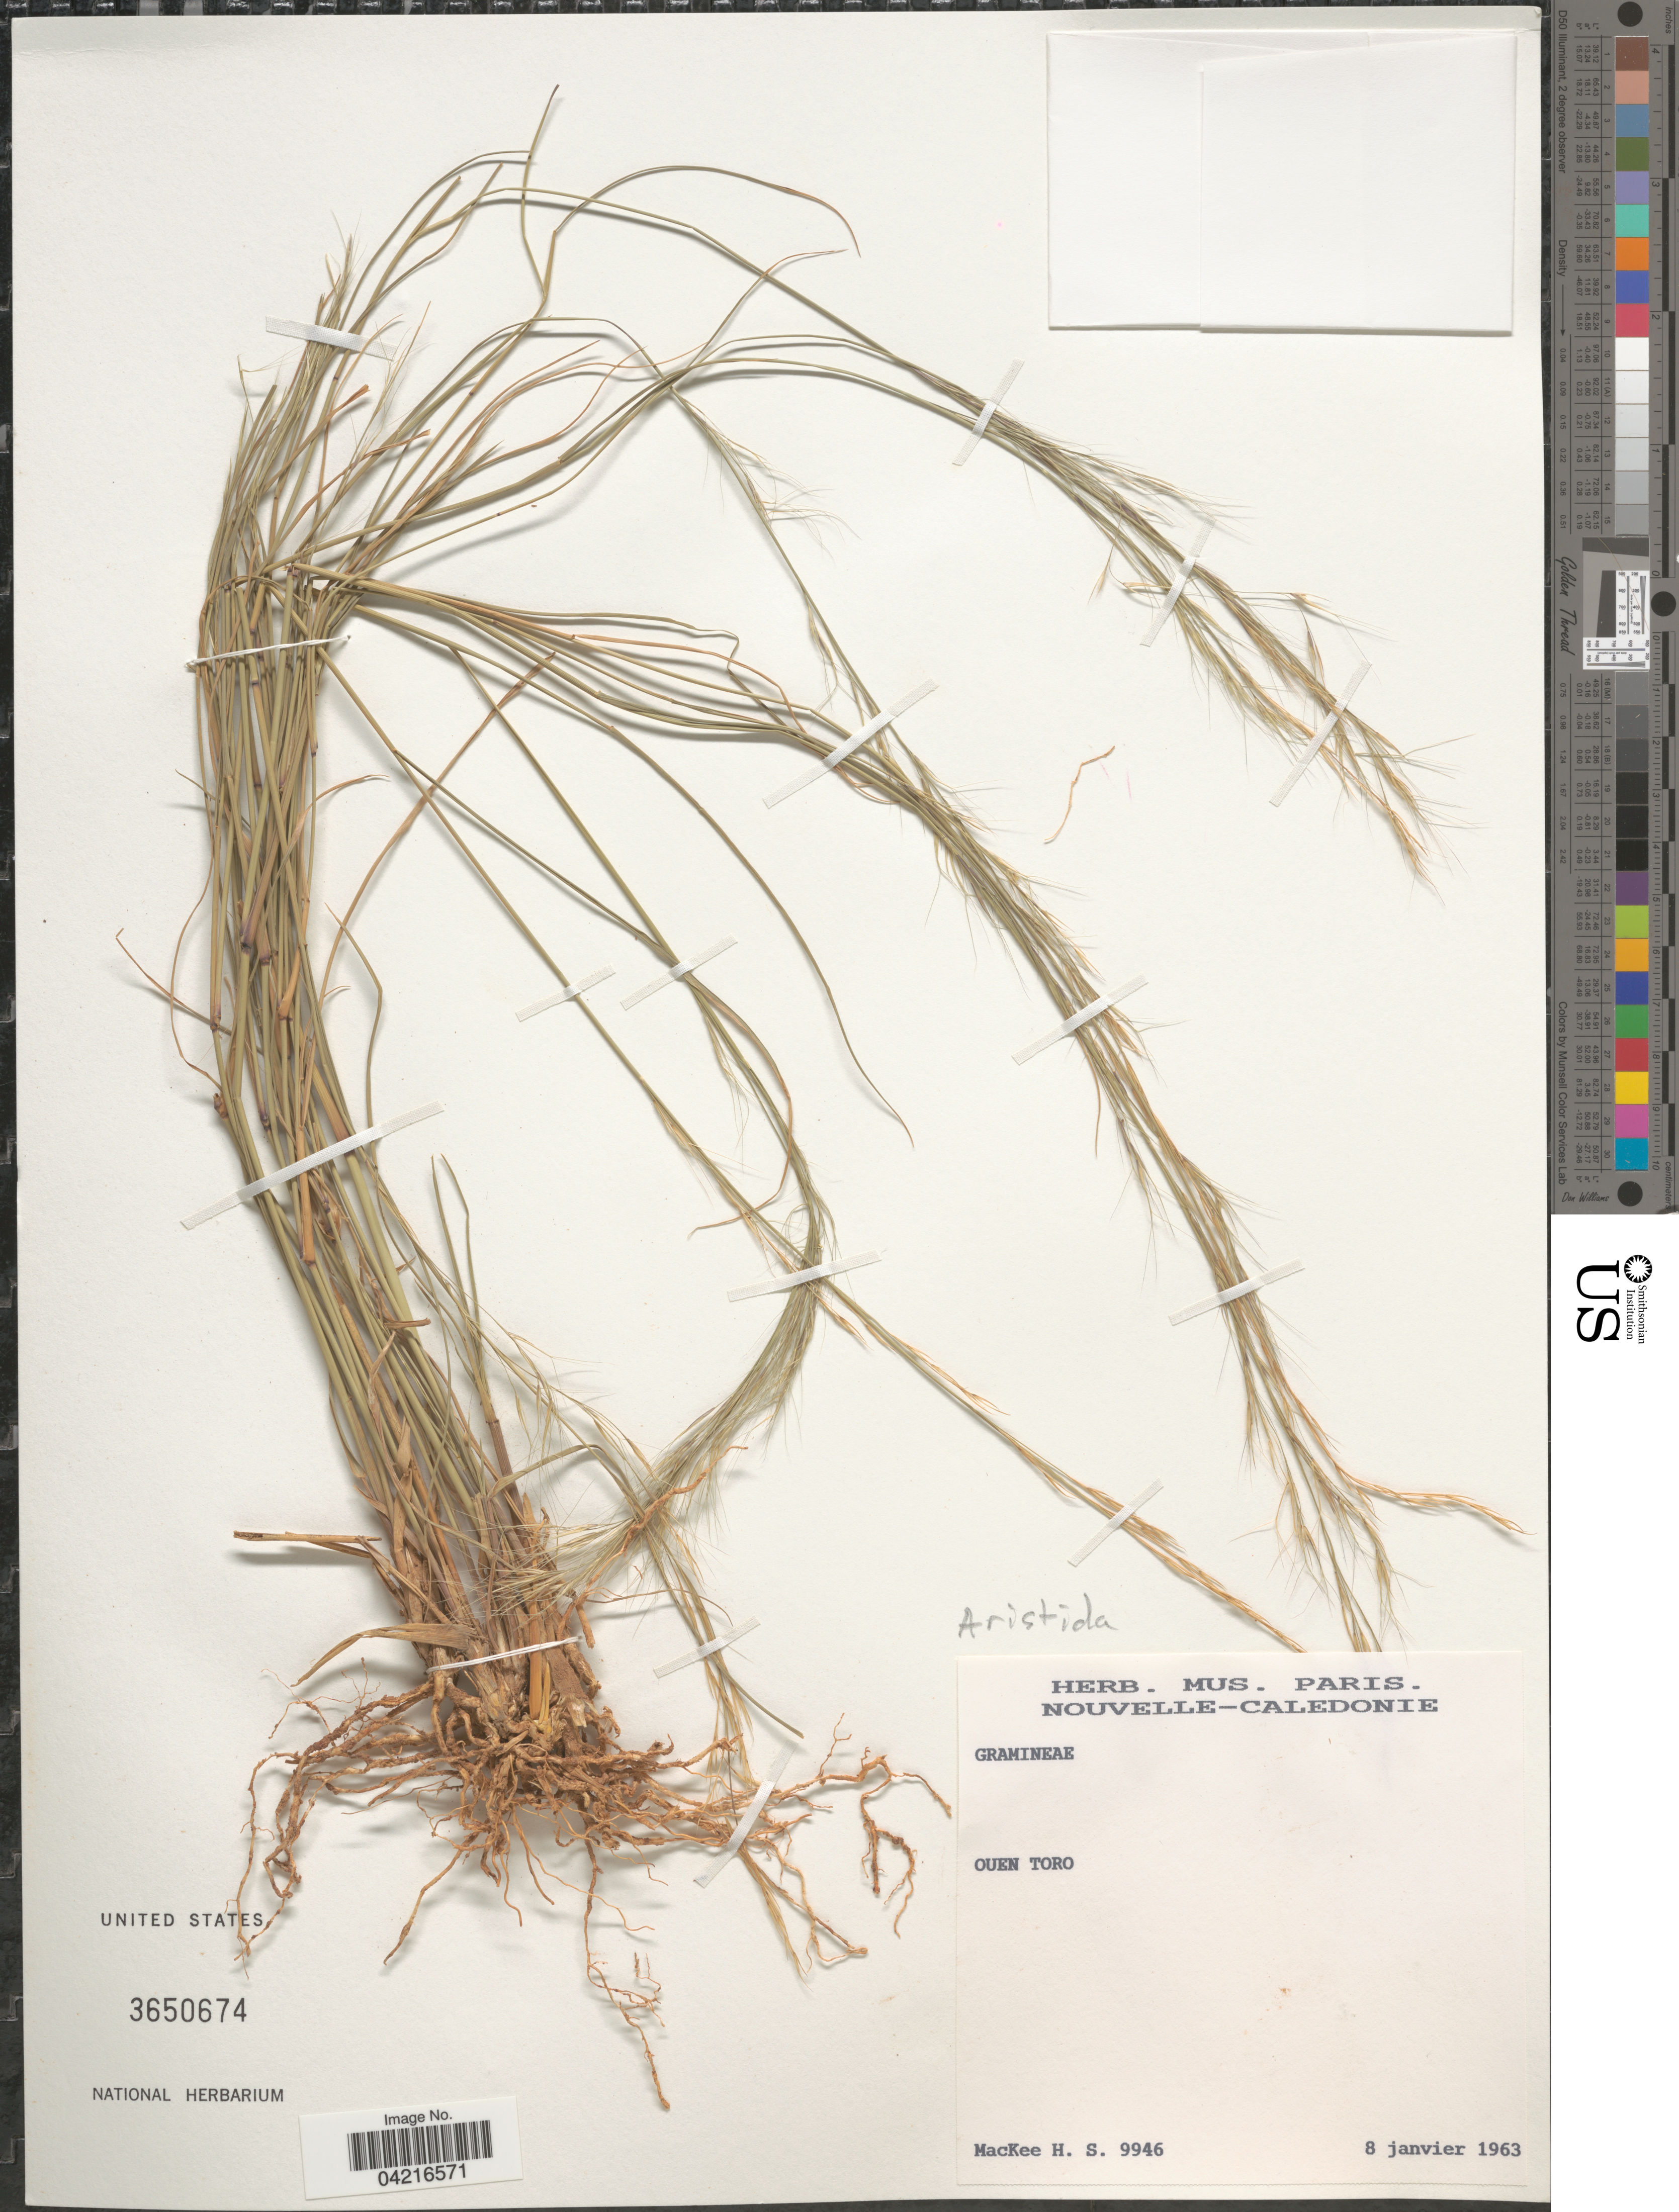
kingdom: Plantae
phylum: Tracheophyta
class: Liliopsida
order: Poales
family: Poaceae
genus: Aristida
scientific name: Aristida sp.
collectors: H. S. MacKee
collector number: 9946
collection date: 1963-01-08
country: New Caledonia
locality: Nouvelle-Caledonie. Ouen Toro.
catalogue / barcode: US 3650674